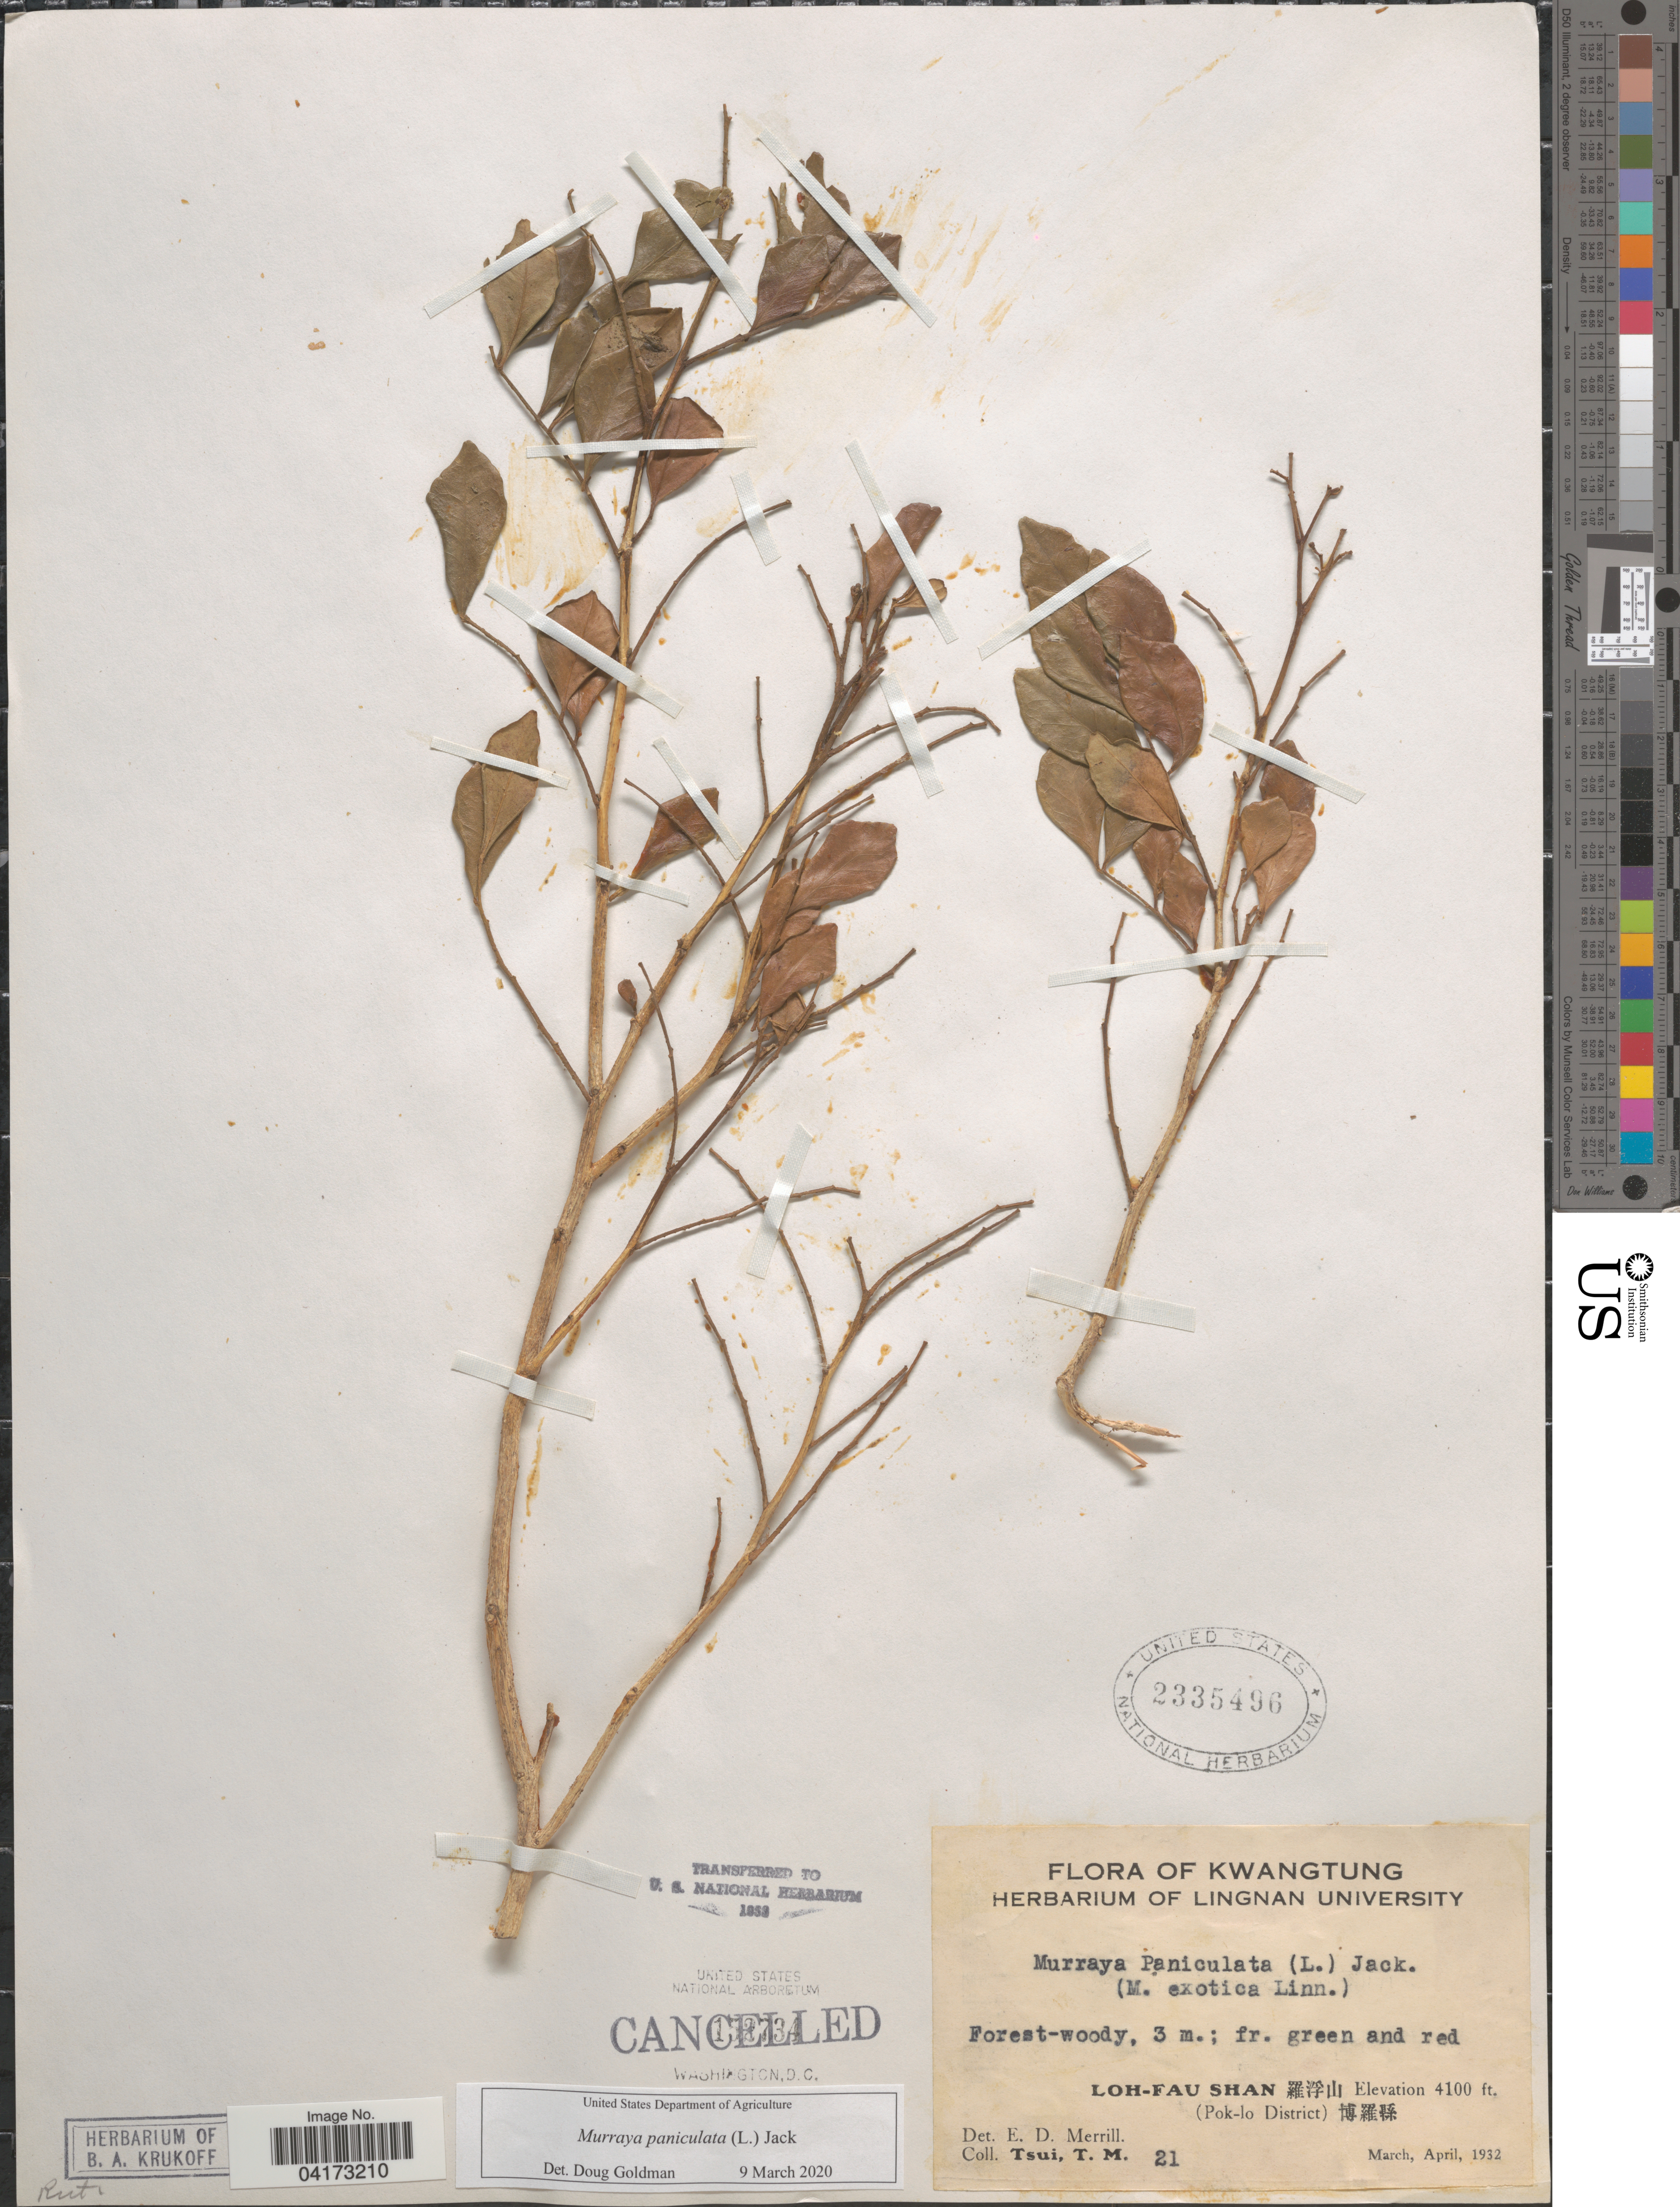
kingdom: Plantae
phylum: Tracheophyta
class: Magnoliopsida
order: Sapindales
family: Rutaceae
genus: Murraya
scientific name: Murraya paniculata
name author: (L.) Jack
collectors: T. Tsui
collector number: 21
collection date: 1932-03/1932-04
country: China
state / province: Guangdong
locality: Kwangtung. Loh-Fau Shan [Foreign script] (Pok-lo District) [Foreign script].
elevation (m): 1250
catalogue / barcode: US 2335496